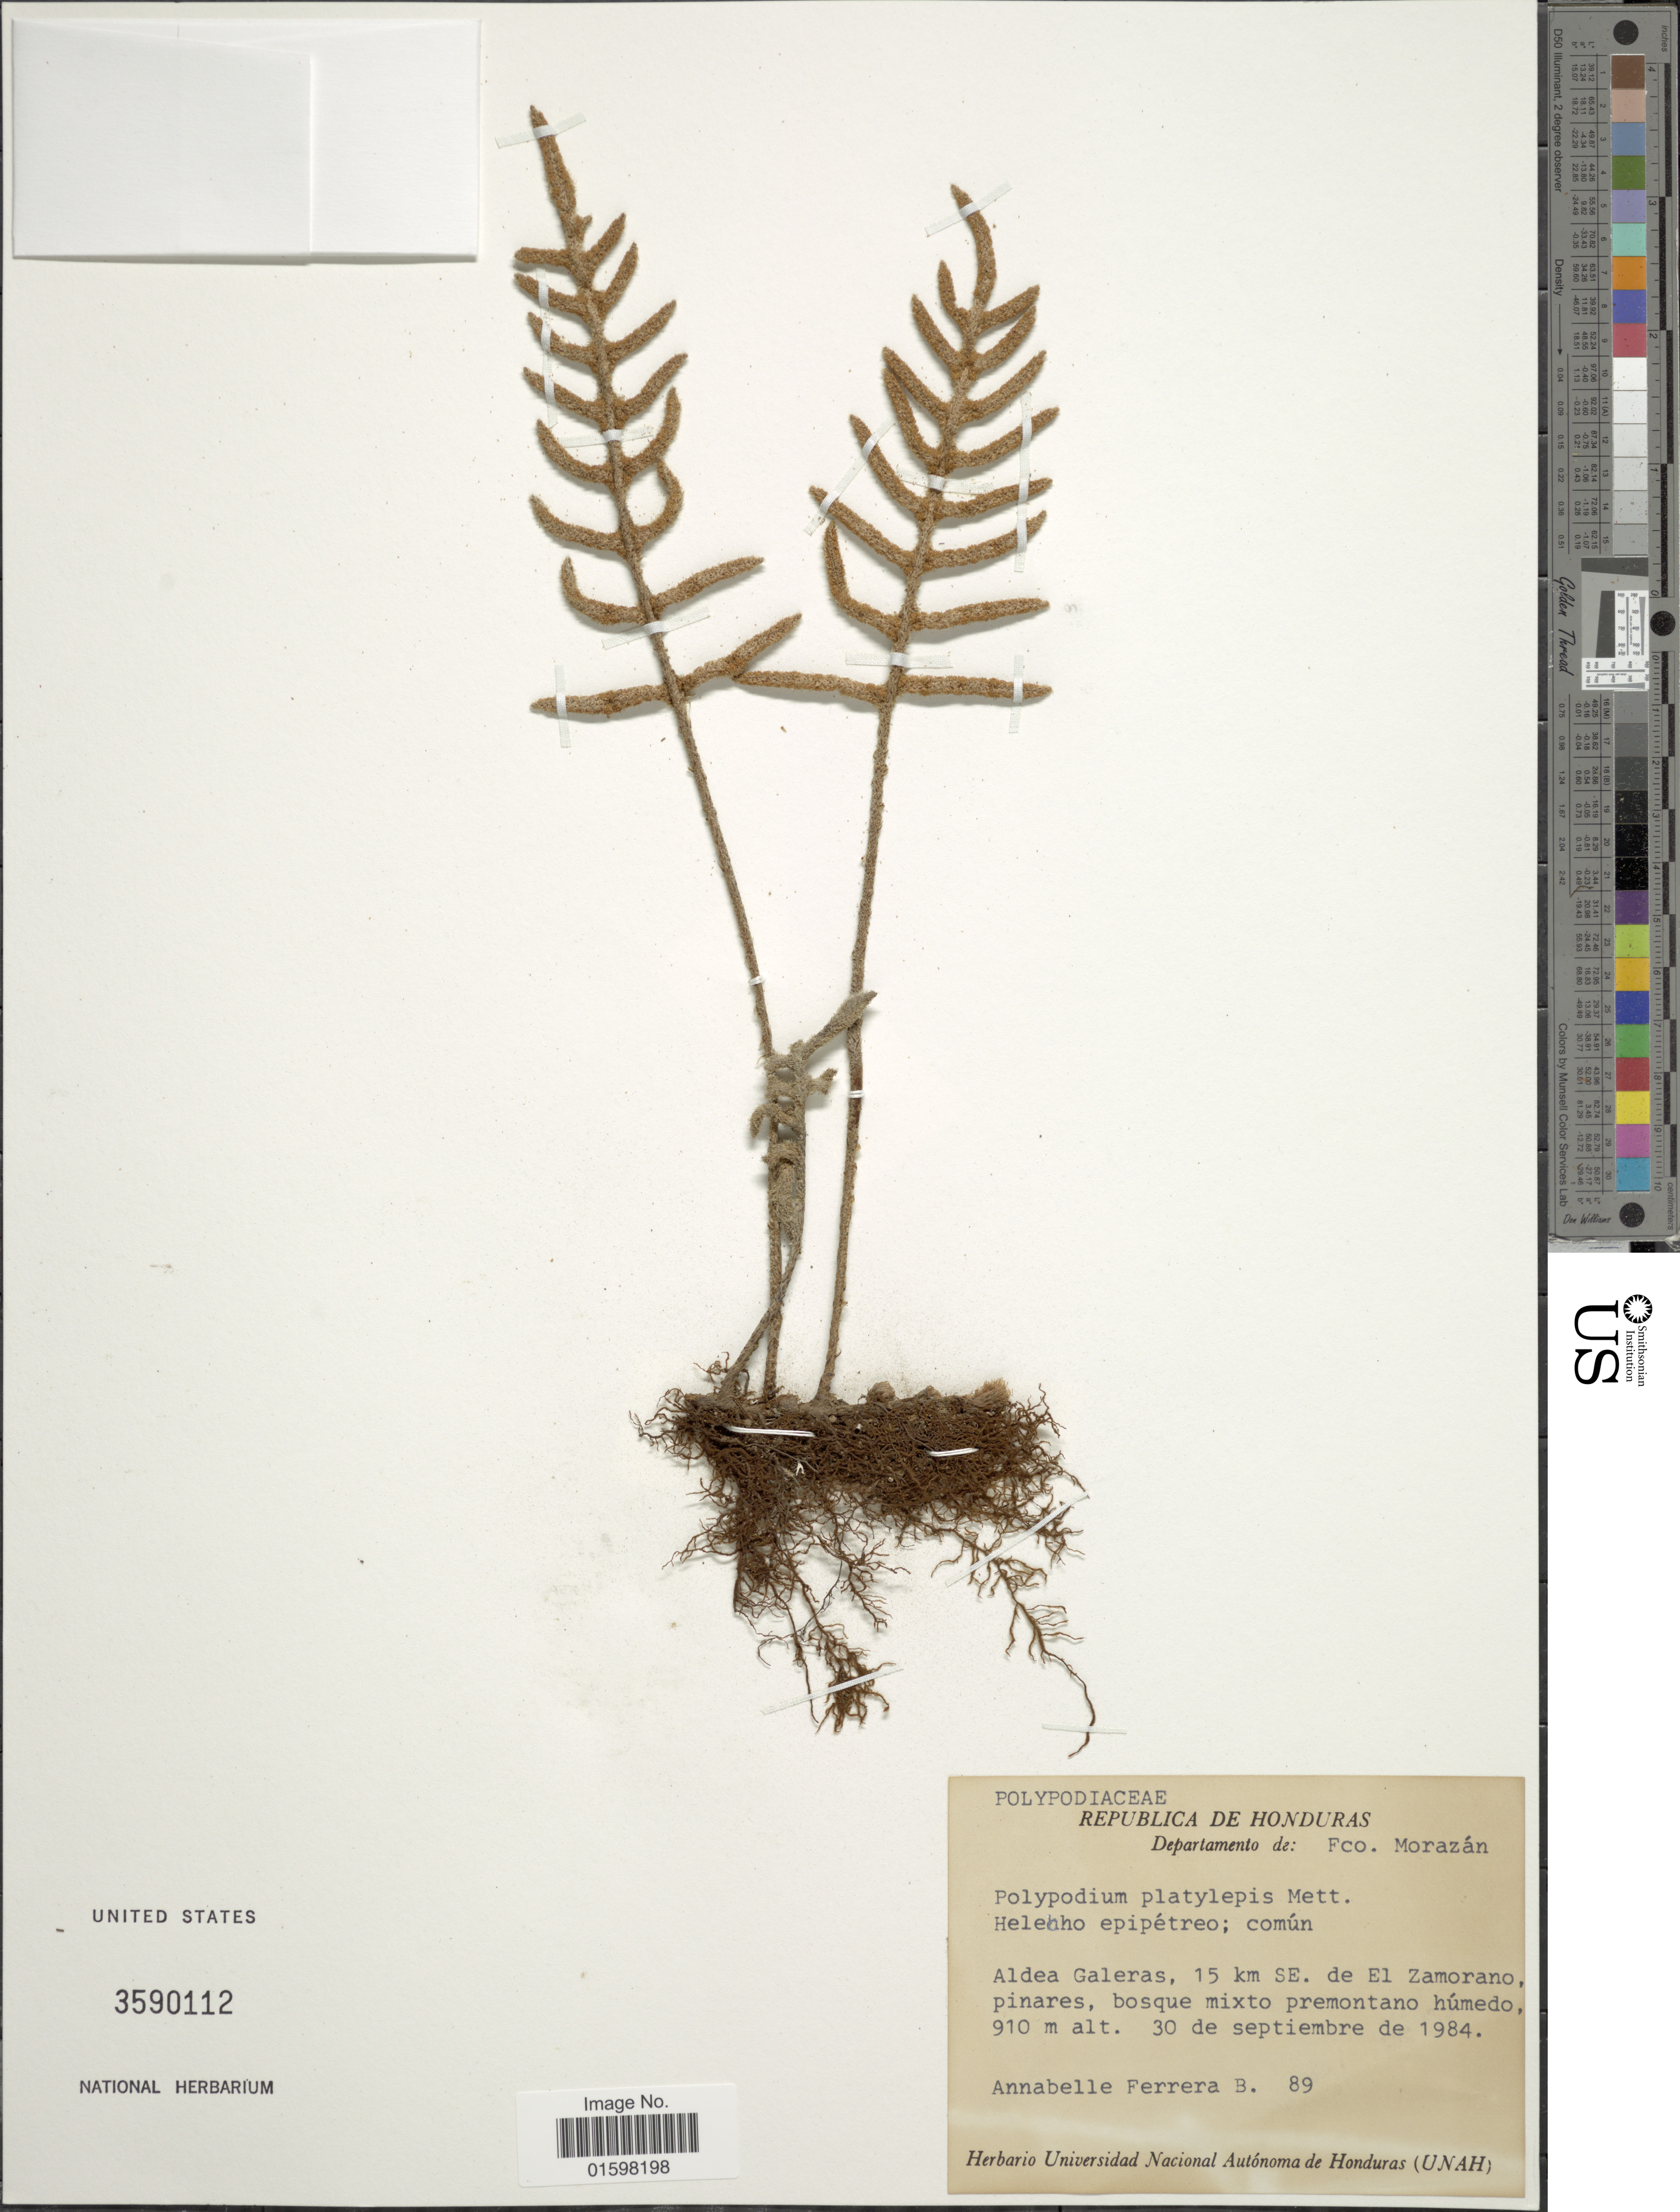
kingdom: Plantae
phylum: Tracheophyta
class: Polypodiopsida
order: Polypodiales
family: Polypodiaceae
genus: Pleopeltis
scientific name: Pleopeltis platylepis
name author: (Mett. ex Kuhn) A.R. Sm. & Tejero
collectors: A. Ferrera B.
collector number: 89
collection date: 1984-09-30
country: Honduras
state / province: Fco. Morazán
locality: Departamenton de: Fco. Morazon. Aldea Galeras, 15 km SE. de El Zamorano, pinares, bosque mixto premontano humdeo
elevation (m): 910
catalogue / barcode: US 3590112